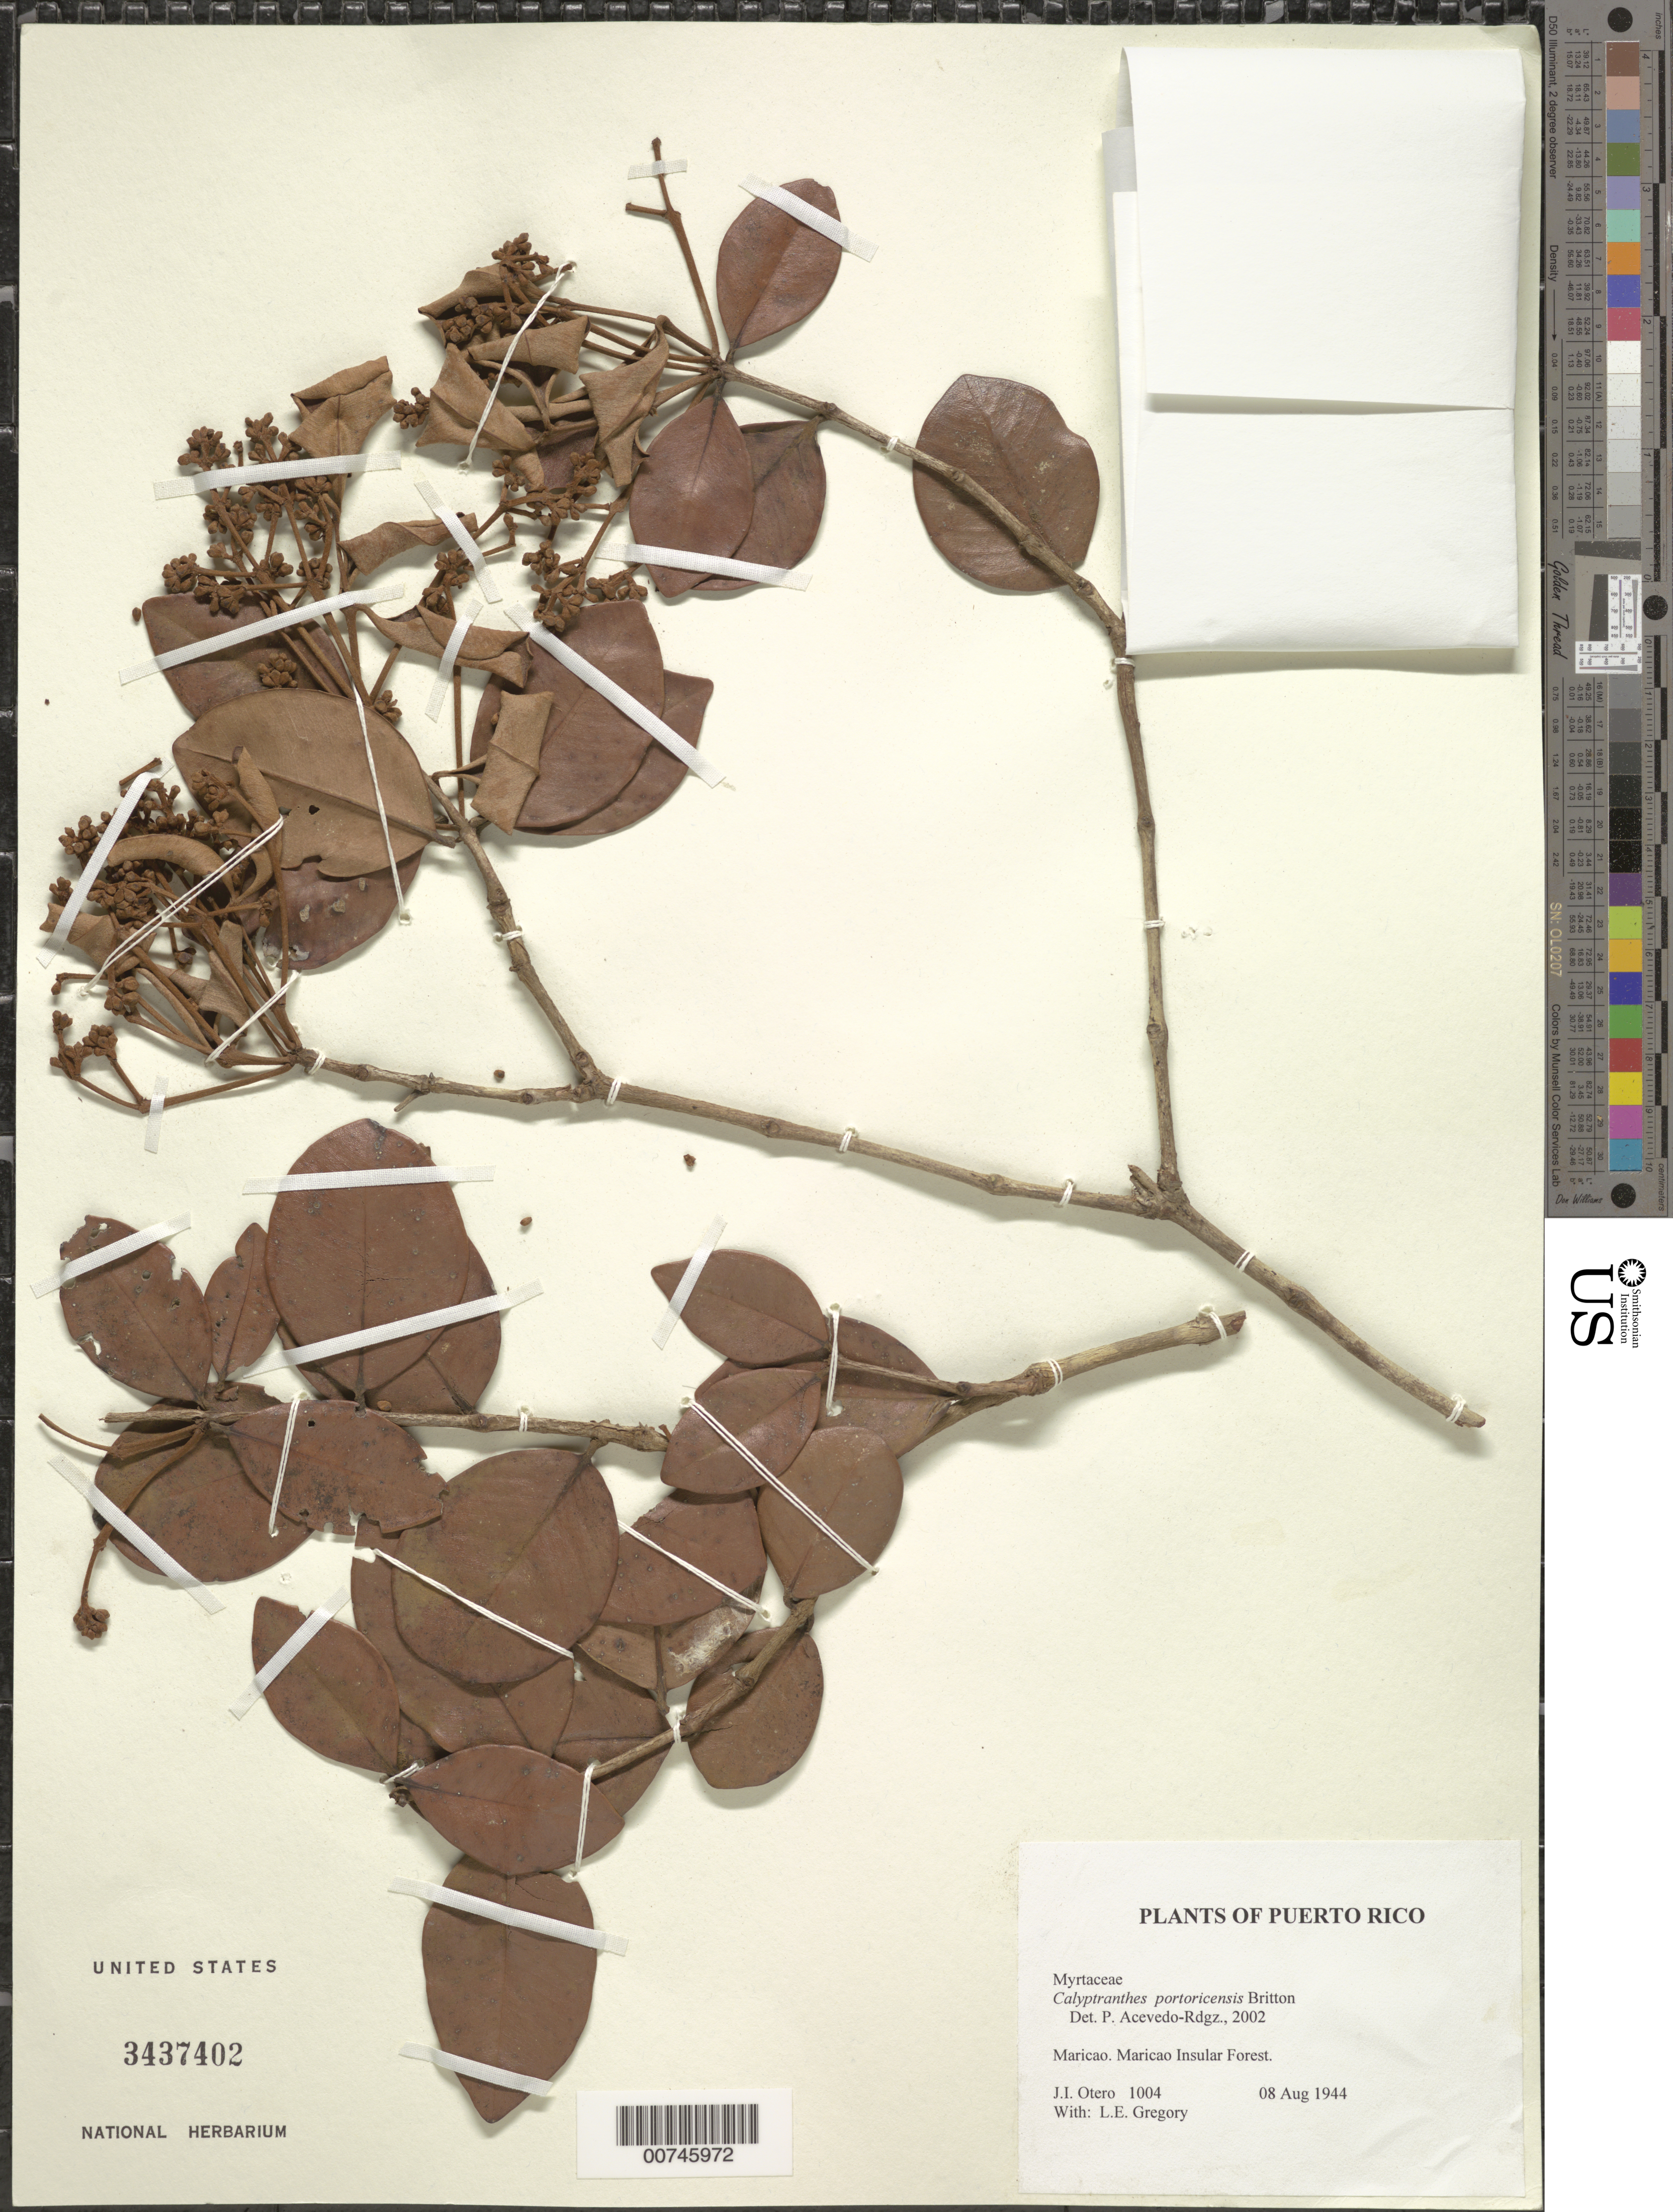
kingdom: Plantae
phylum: Tracheophyta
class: Magnoliopsida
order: Myrtales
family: Myrtaceae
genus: Myrcia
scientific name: Myrcia portoricensis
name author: (Britton) Cedeño-Mald. & Breckon ex F.S. Axelrod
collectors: J. Otero & L. E. Gregory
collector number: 1004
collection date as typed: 08 Aug 1944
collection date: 1944-08-08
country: Puerto Rico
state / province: Maricao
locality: Maricao Insular Forest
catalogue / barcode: US 3437402